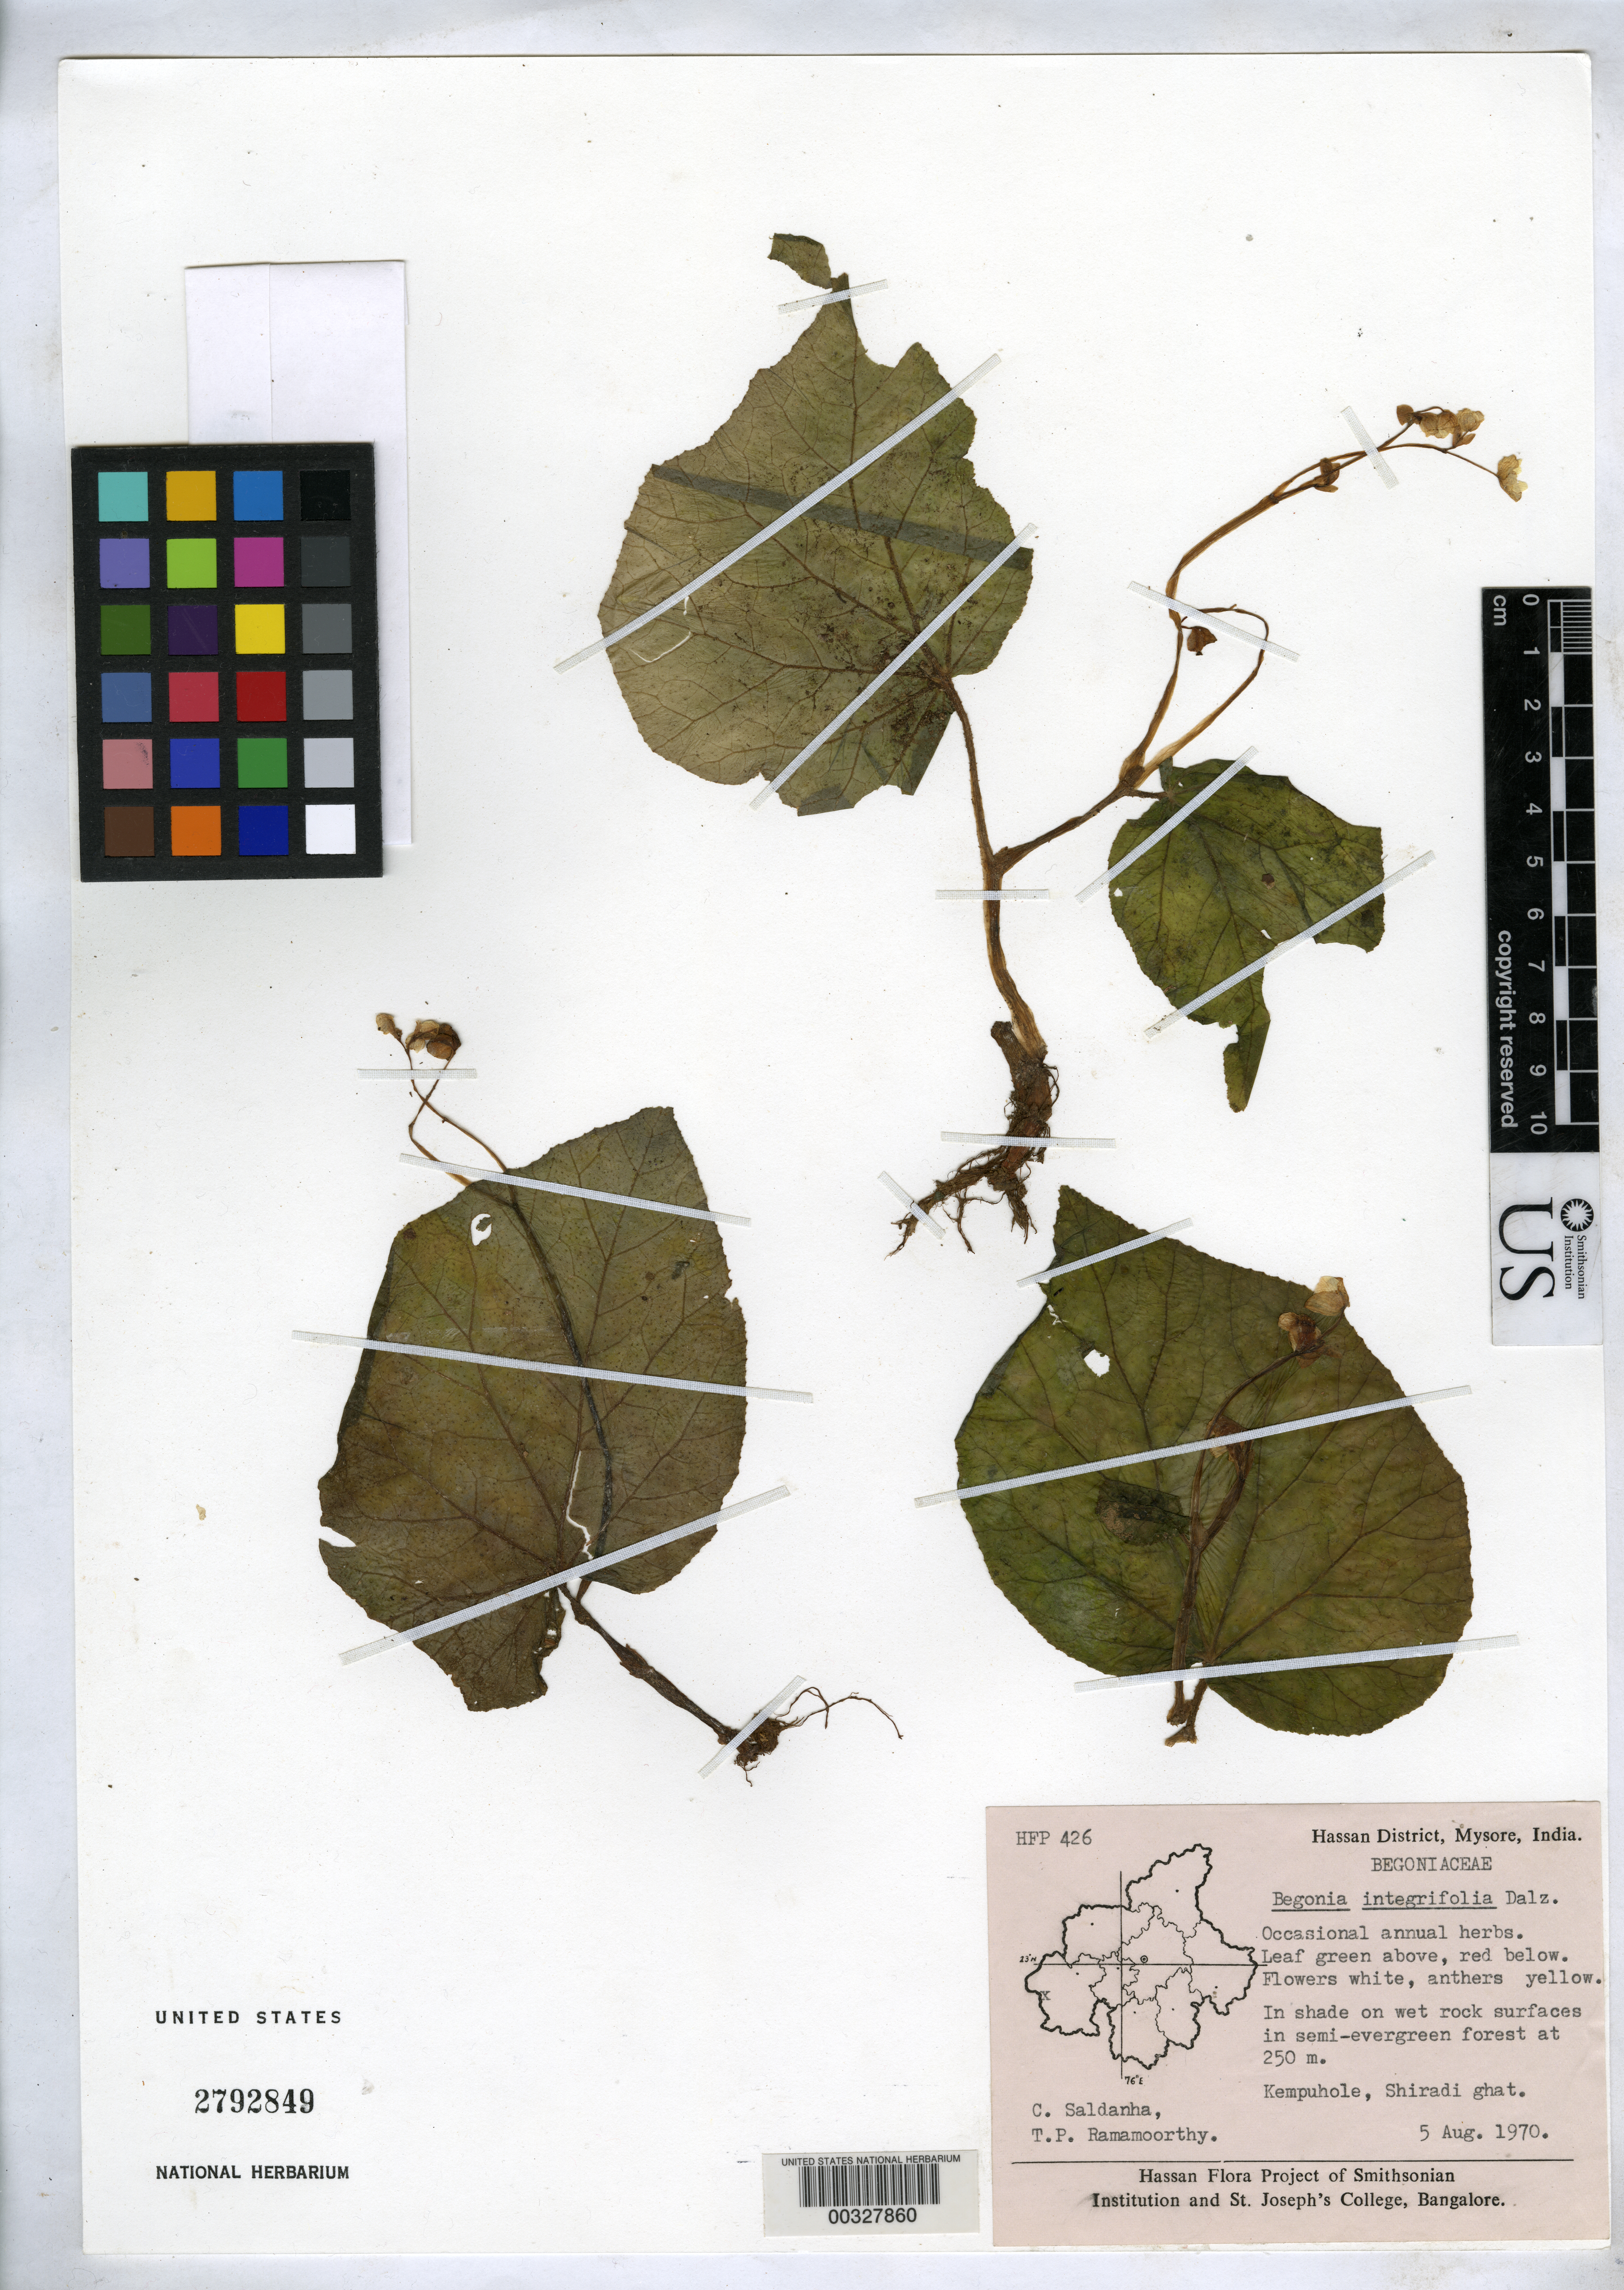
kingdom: Plantae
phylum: Tracheophyta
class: Magnoliopsida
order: Cucurbitales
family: Begoniaceae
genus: Begonia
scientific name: Begonia integrifolia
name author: Dalzell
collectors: C. J. Saldanha & T. P. Ramamoorthy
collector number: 426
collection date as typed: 05 Aug 1970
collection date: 1970-08-05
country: India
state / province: Karnataka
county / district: Hassan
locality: Kempuhole, shiradi ghat, mysore state [mysore state = karnataka.]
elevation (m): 250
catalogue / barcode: US 2792849